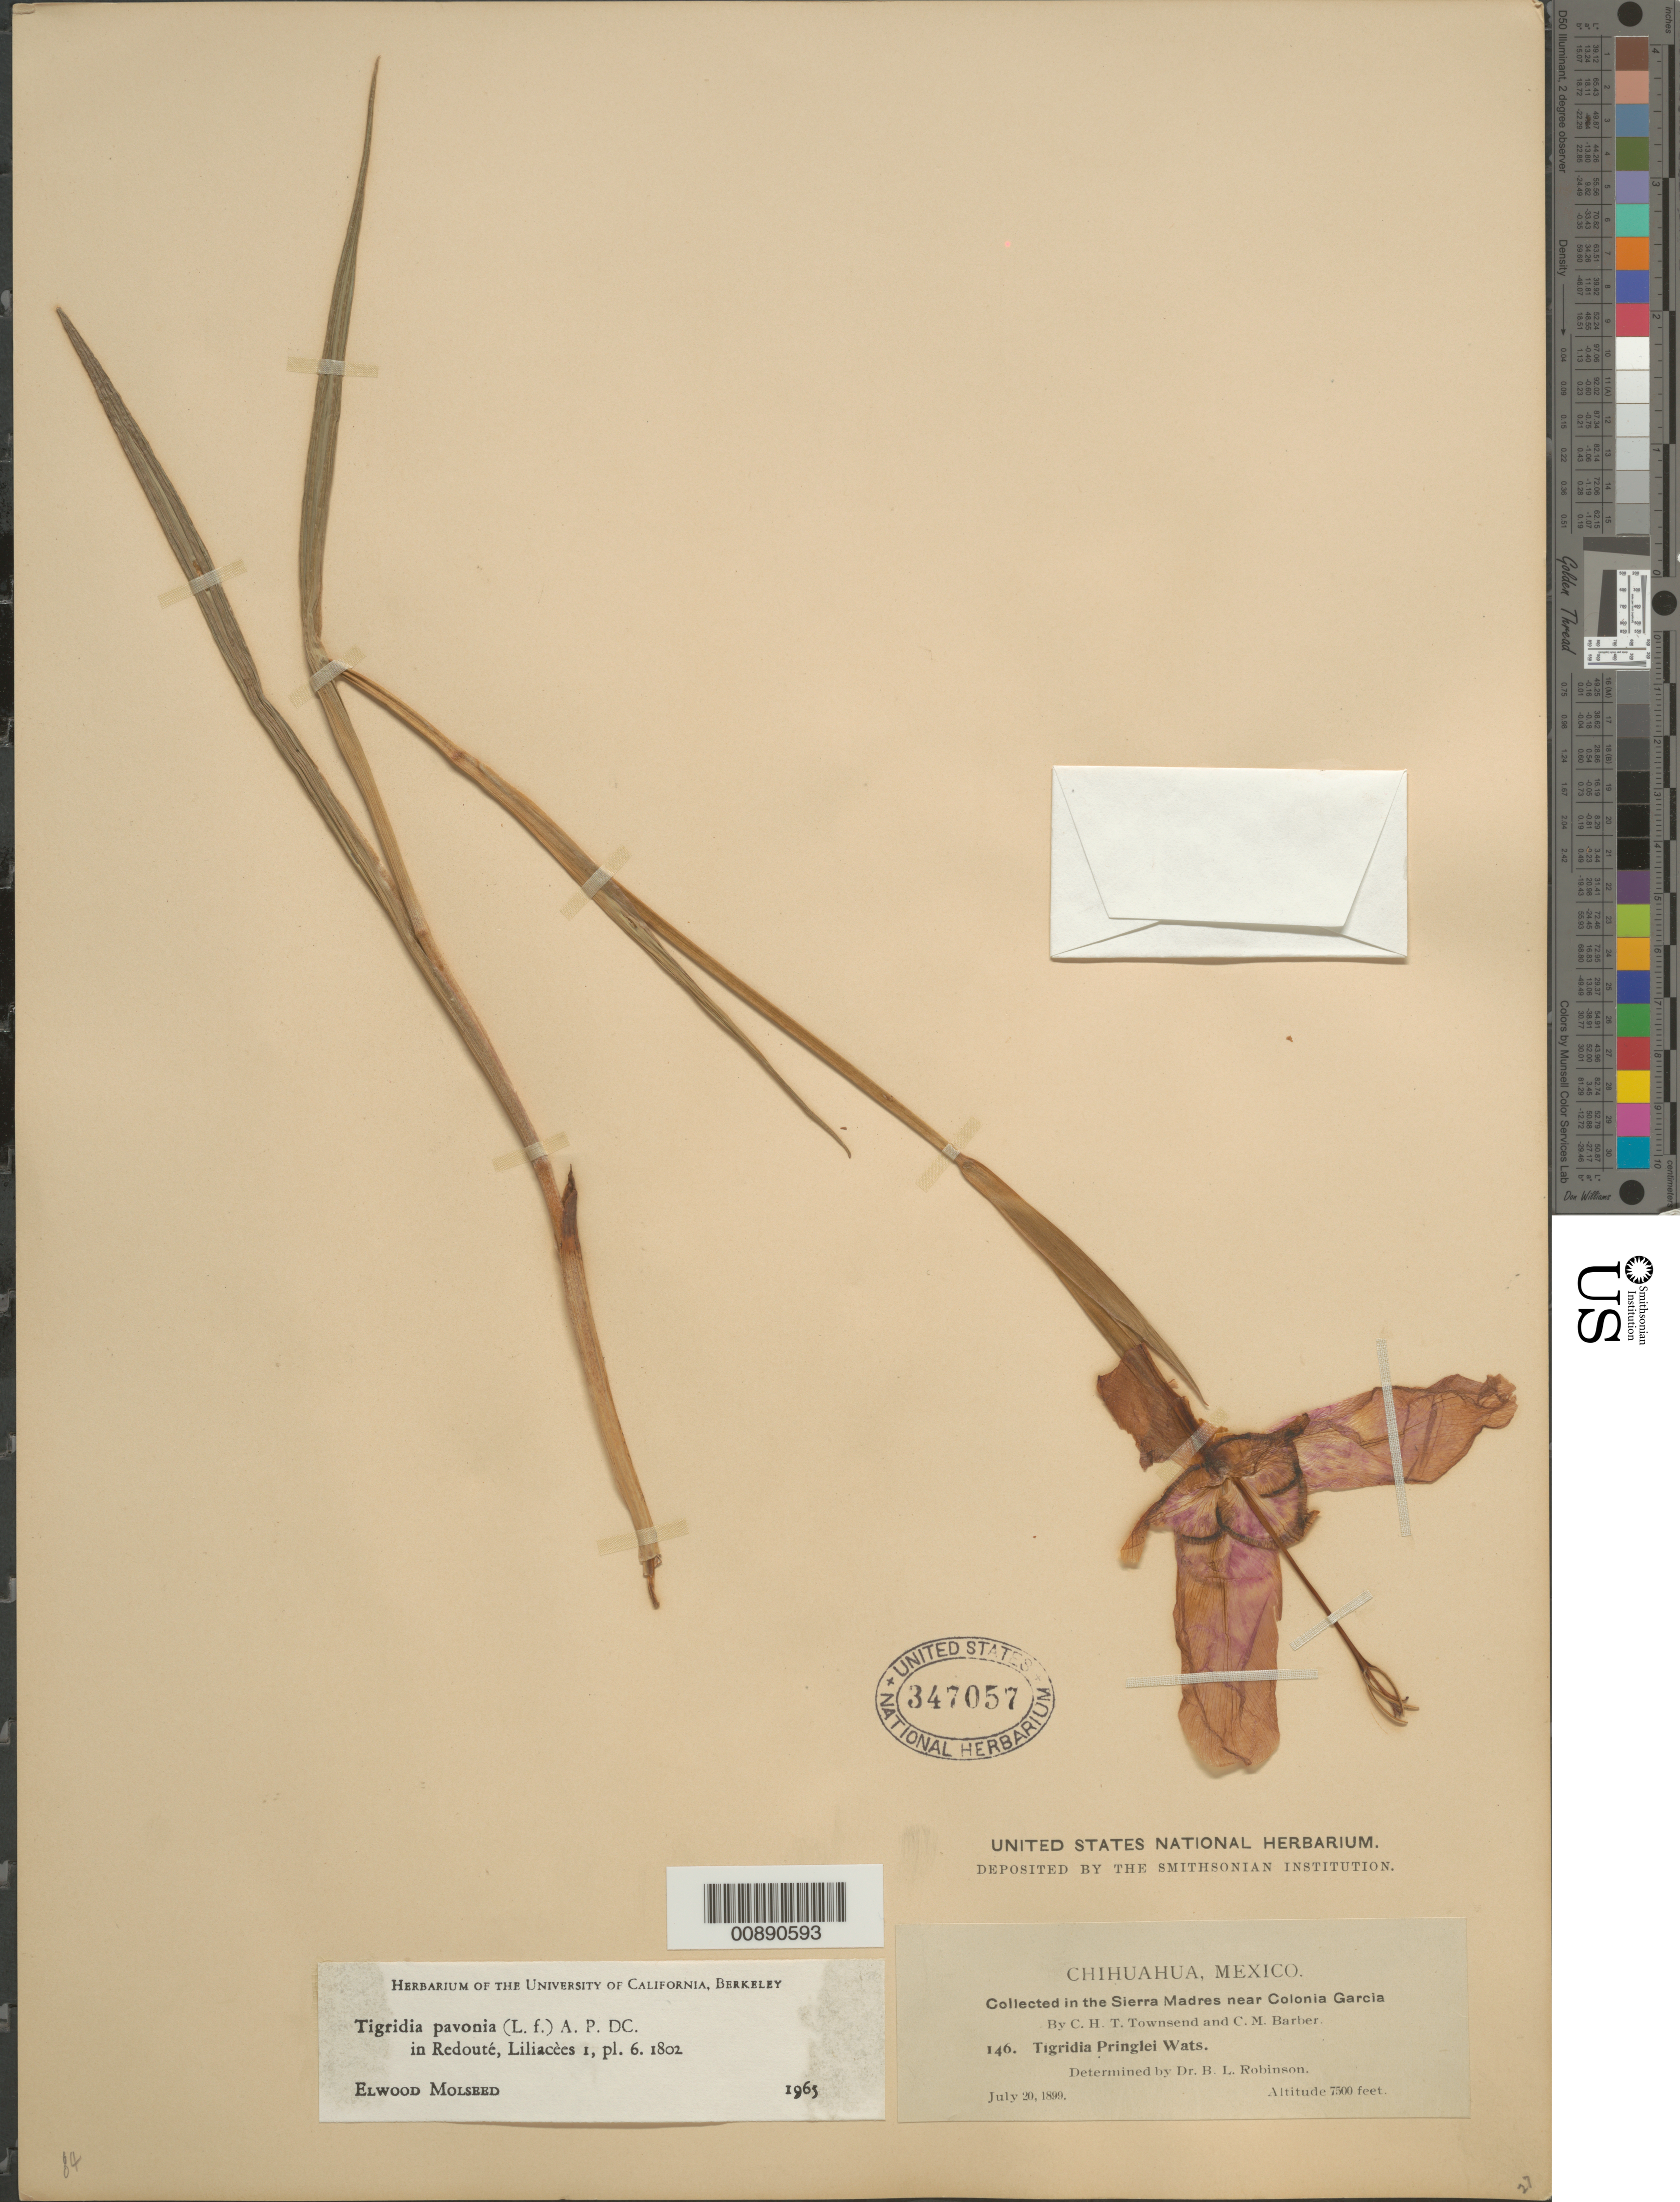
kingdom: Plantae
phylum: Tracheophyta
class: Liliopsida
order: Asparagales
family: Iridaceae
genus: Tigridia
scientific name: Tigridia pavonia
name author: (L. f.) DC.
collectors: C. H. T. Townsend & C. Barber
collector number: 146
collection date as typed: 20 Jul 1899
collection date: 1899-07-20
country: Mexico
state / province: Chihuahua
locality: Sierra Madre near Colonia García, Chihuahua.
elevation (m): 2286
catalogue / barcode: US 347057